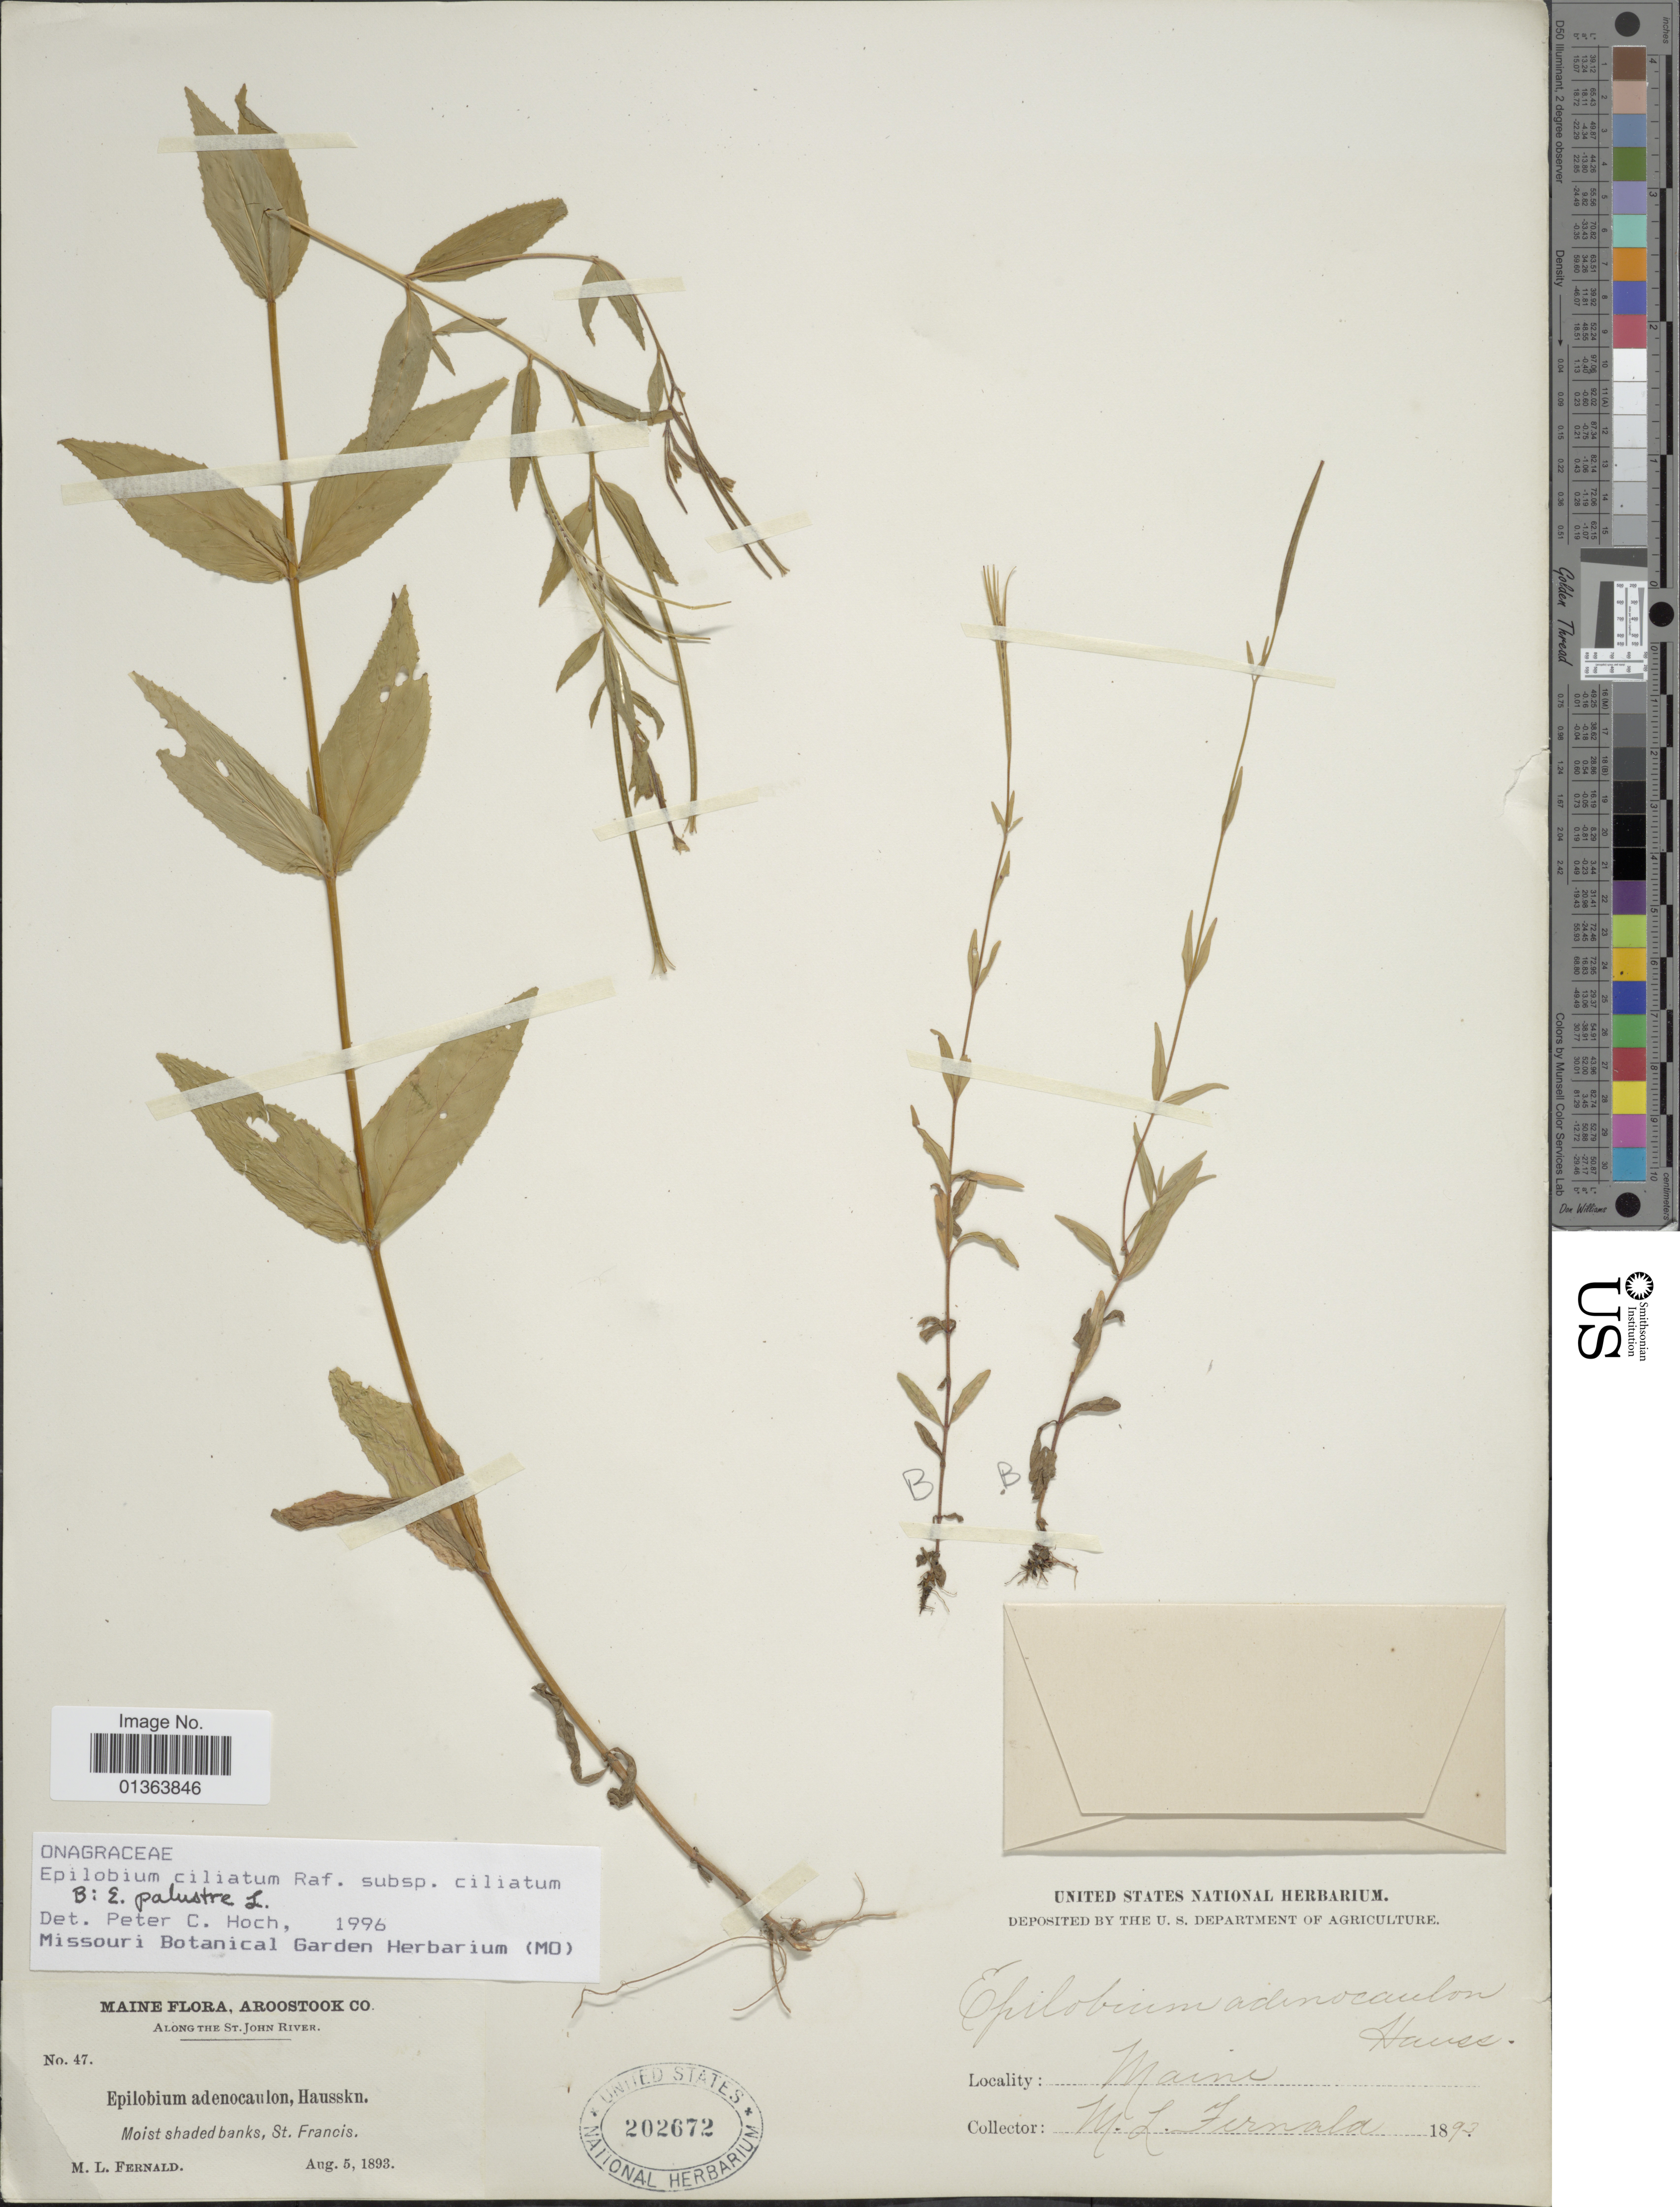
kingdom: Plantae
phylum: Tracheophyta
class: Magnoliopsida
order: Myrtales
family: Onagraceae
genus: Epilobium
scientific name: Epilobium ciliatum subsp. ciliatum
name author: Raf.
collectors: M. L. Fernald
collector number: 47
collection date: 1893-08-05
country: United States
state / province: Maine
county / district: Aroostook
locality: Along the St. John River. Moist shaded banks, St. Francis.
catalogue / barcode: US 202672